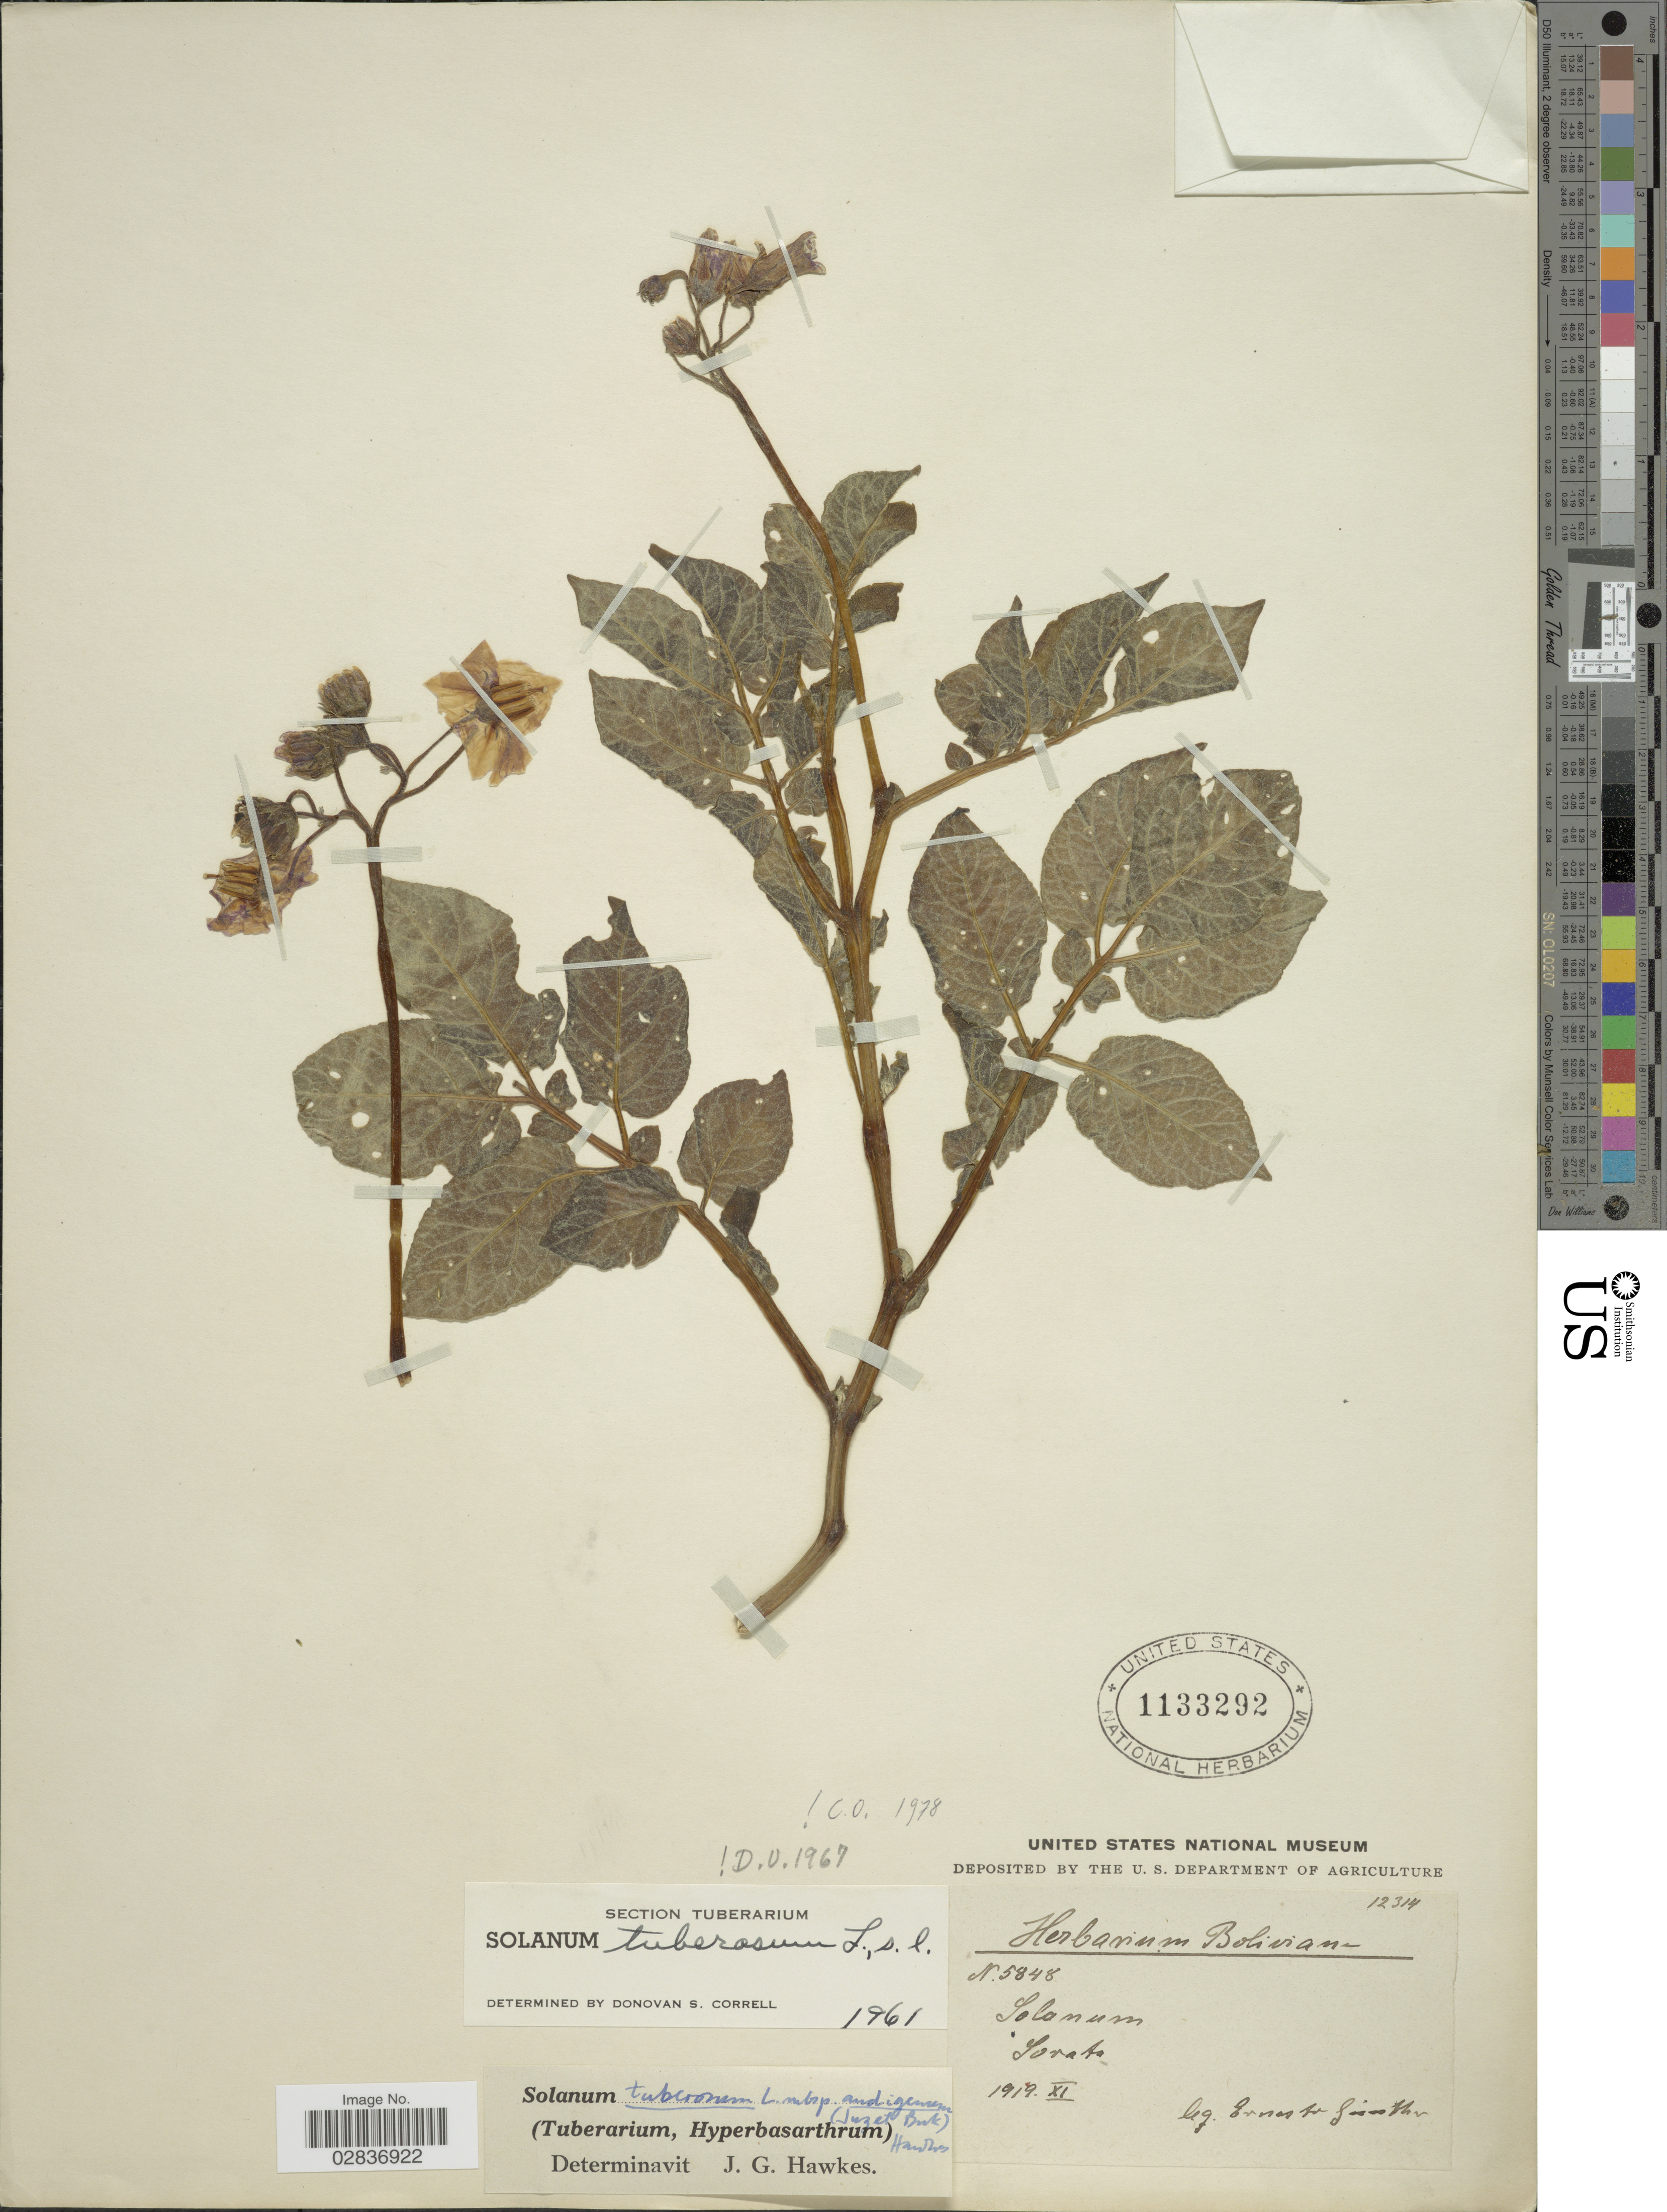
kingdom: Plantae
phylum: Tracheophyta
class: Magnoliopsida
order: Solanales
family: Solanaceae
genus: Solanum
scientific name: Solanum tuberosum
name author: L.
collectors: E. Gunther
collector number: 5848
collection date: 1919-11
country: Bolivia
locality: Sorata.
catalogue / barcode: US 1133292